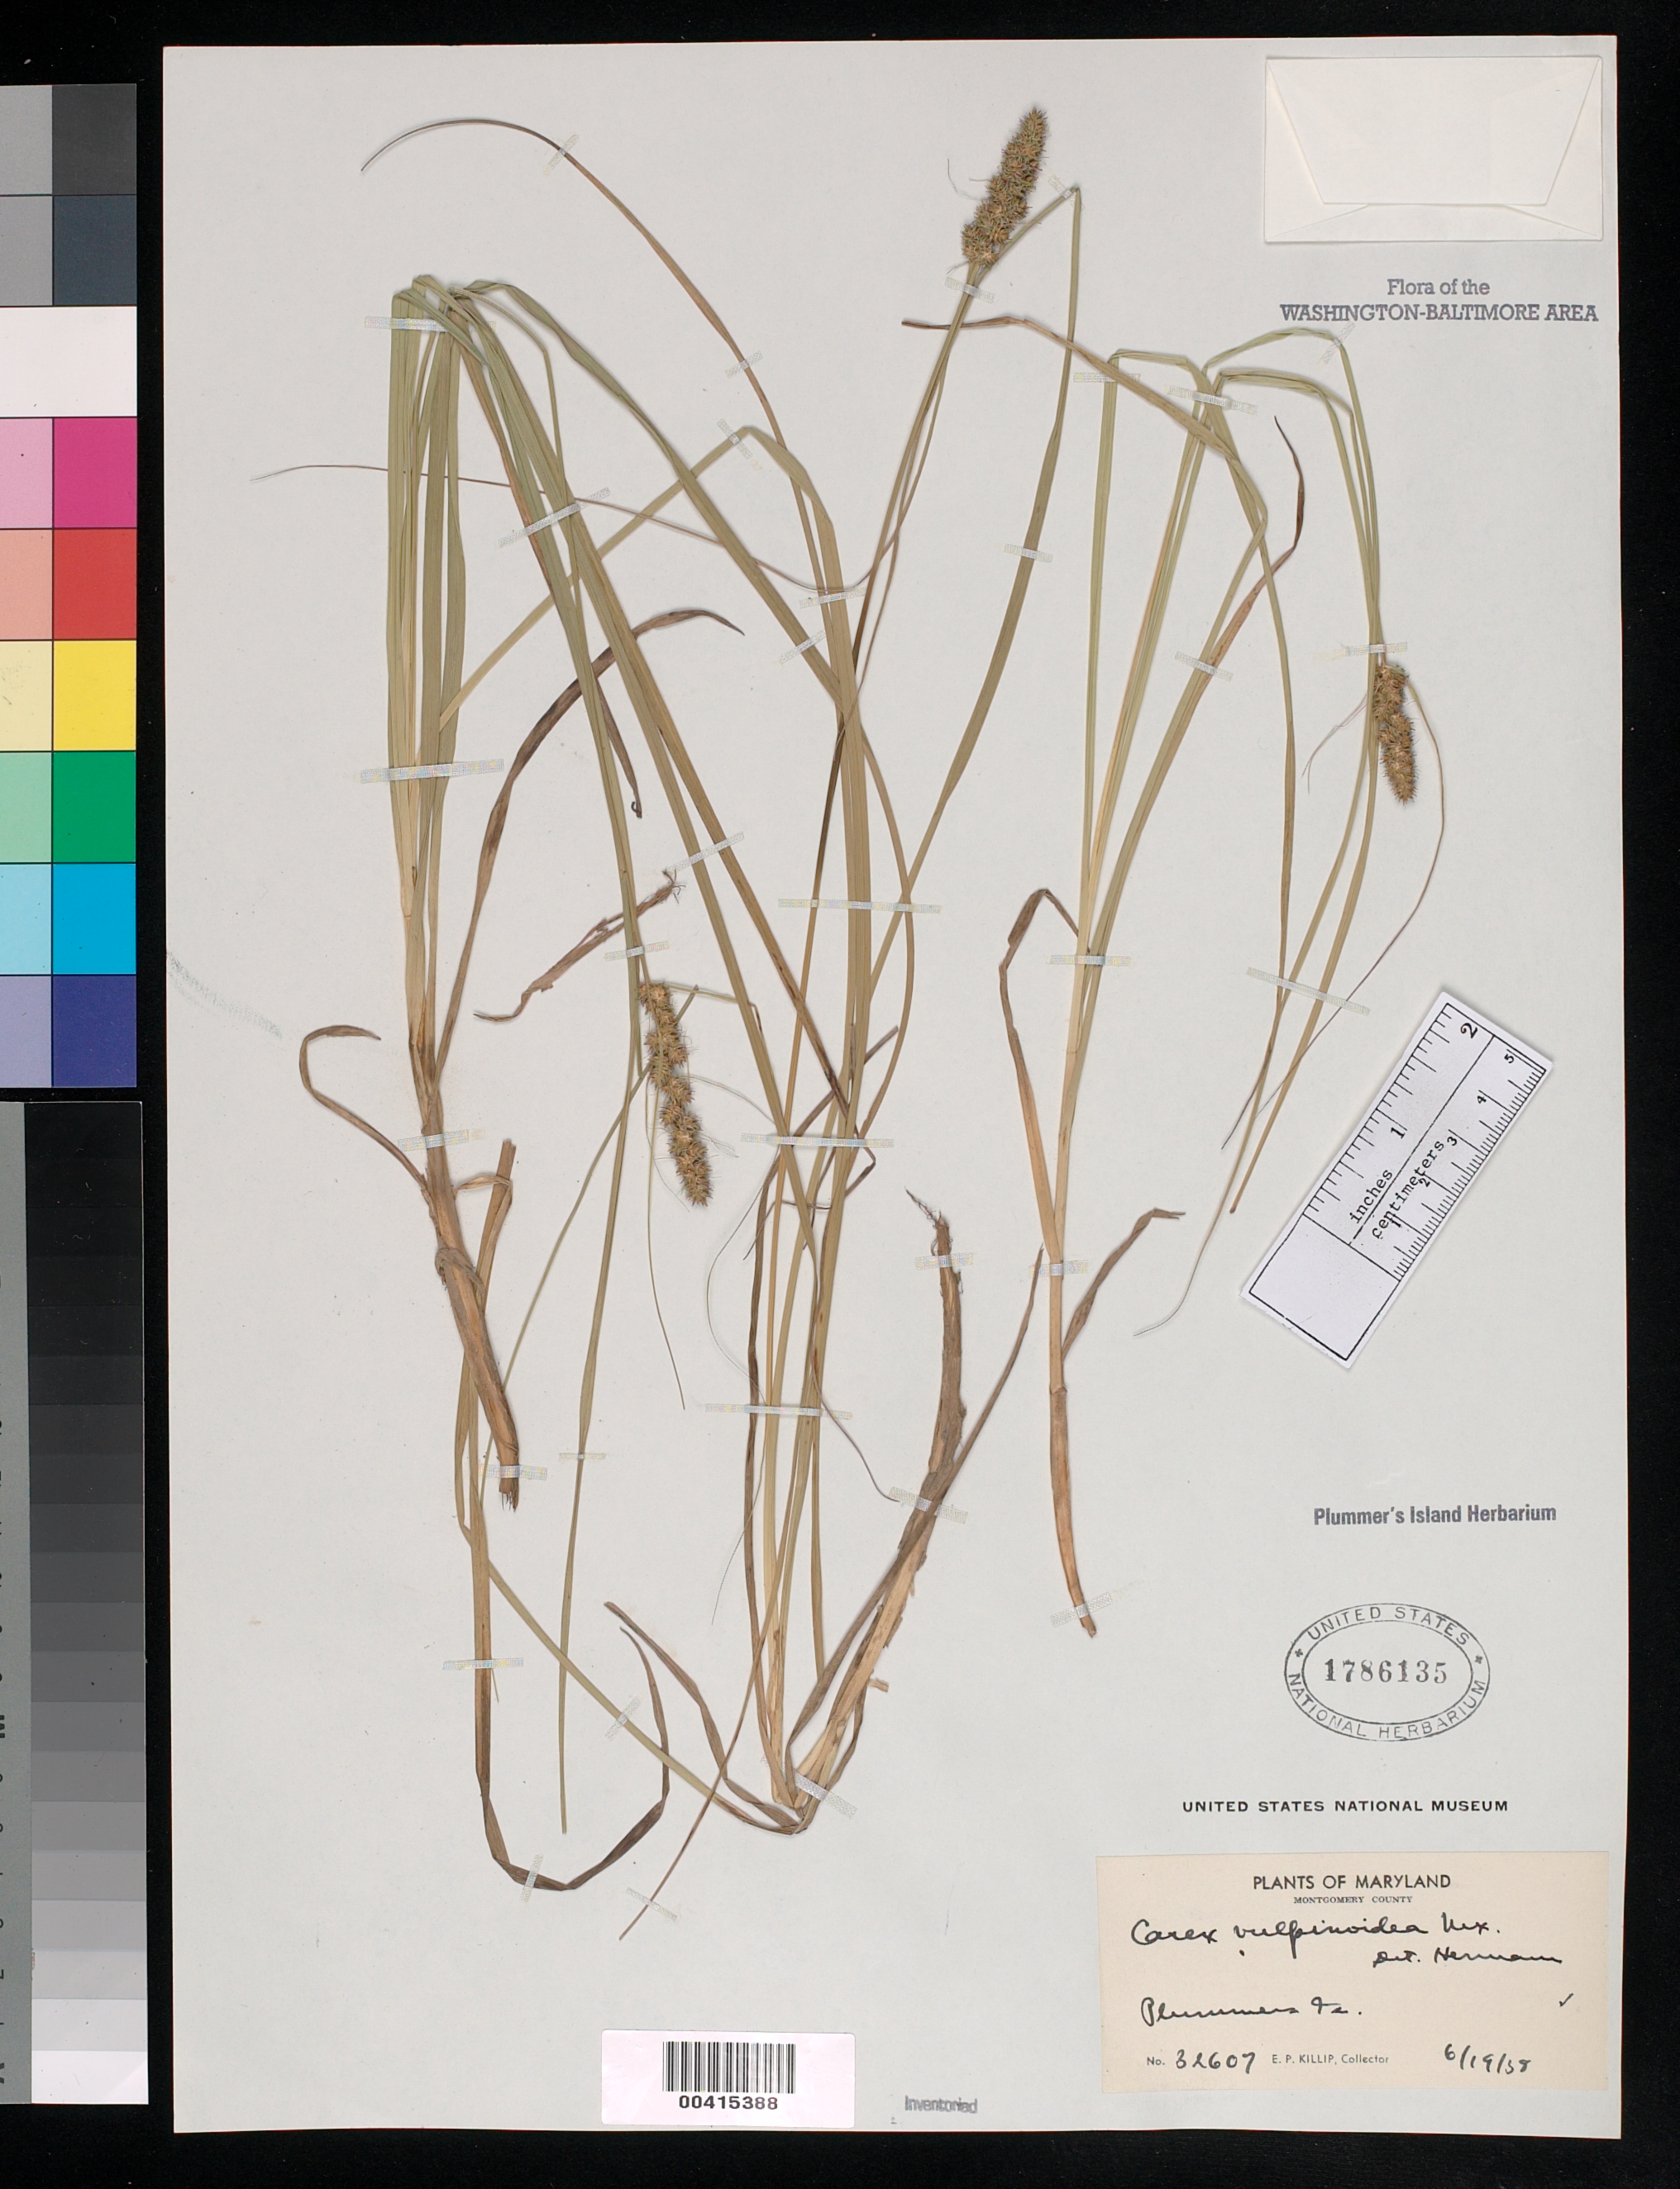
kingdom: Plantae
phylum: Tracheophyta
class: Liliopsida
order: Poales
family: Cyperaceae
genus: Carex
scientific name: Carex vulpinoidea Michx.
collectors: E. P. Killip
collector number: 32607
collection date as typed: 19 Jun 1938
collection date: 1938-06-19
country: United States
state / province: Maryland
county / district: Montgomery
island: Plummers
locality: Plummer's Island Plummers Island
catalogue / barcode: US 1786135